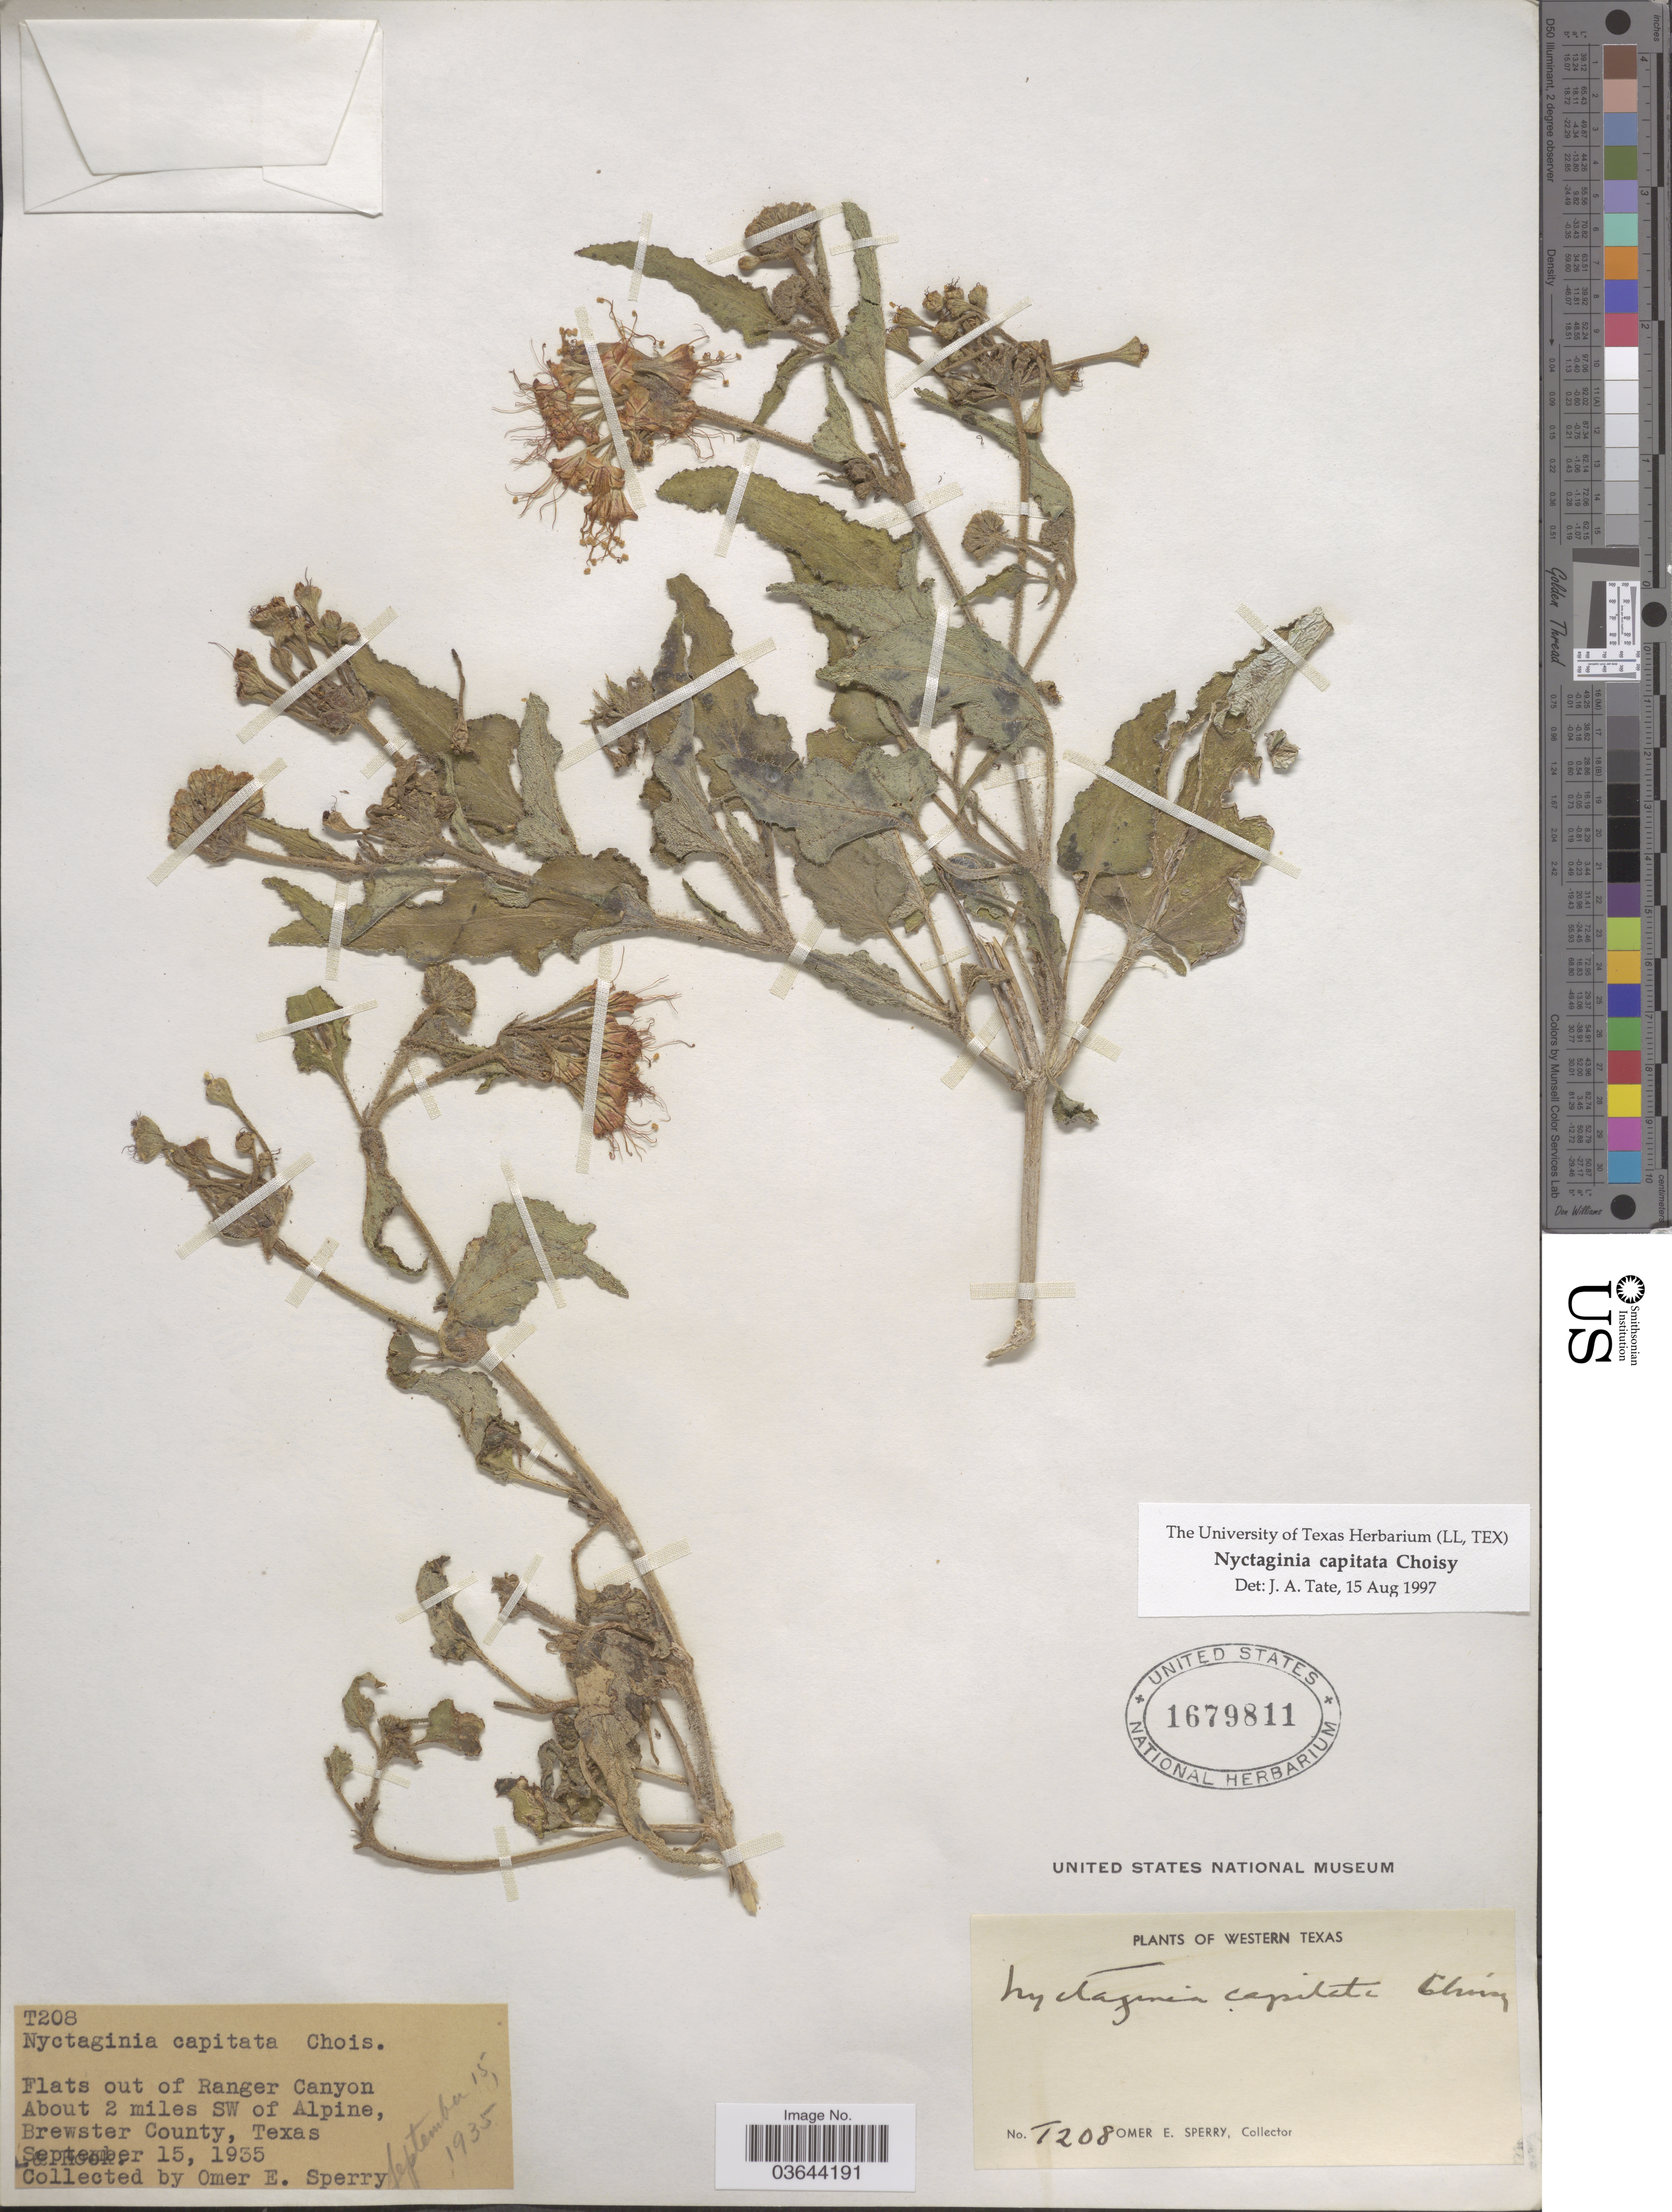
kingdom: Plantae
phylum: Tracheophyta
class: Magnoliopsida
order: Caryophyllales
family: Nyctaginaceae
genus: Nyctaginia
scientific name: Nyctaginia capitata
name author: Choisy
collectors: O. E. Sperry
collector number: T208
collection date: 1935-09-15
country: United States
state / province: Texas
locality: Flats out of Ranger Canyon. About 2 miles SW of Alpine, Brewster County. Western Texas.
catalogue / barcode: US 1679811